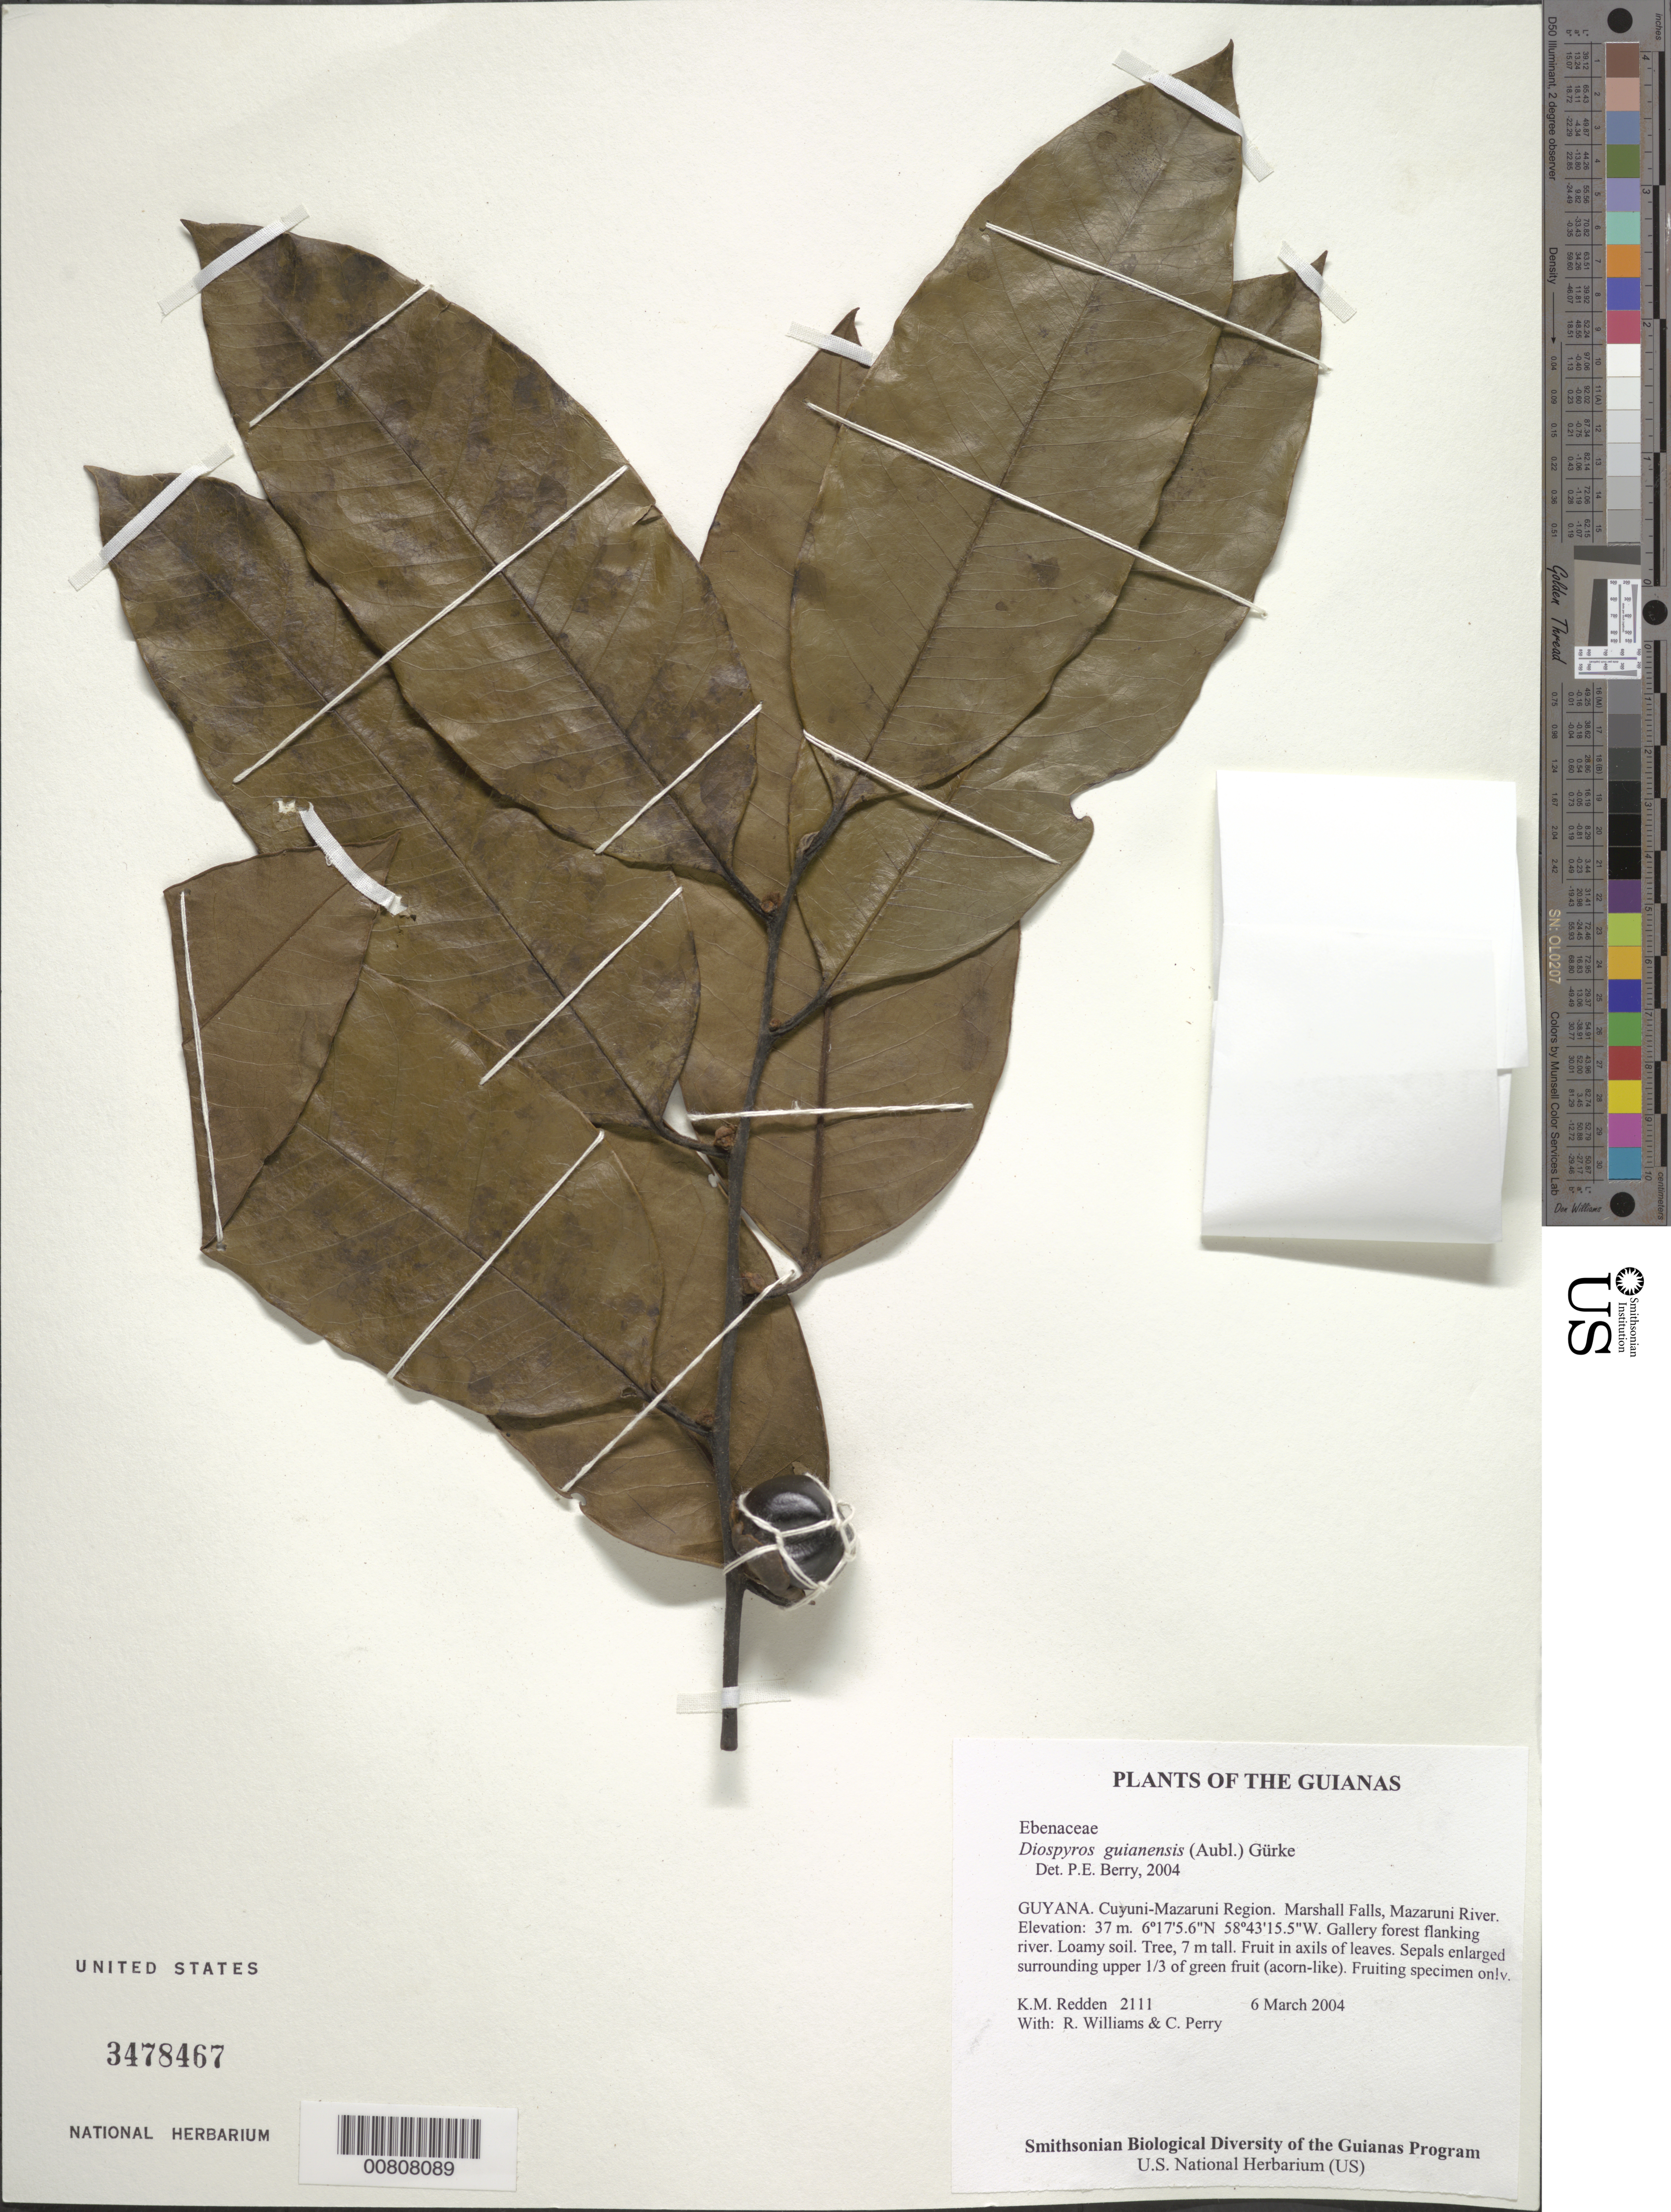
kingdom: Plantae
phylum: Tracheophyta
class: Magnoliopsida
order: Ericales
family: Ebenaceae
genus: Diospyros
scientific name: Diospyros guianensis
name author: (Aubl.) Gürke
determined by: Berry, P. E., (WIS), University of Wisconsin - Madison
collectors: K. M. Redden, R. Williams & C. Perry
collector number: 2111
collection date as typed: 6 March 2004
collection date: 2004-03-06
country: Guyana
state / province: Cuyuni-Mazaruni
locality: Marshall Falls, Mazaruni River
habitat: Gallery forest flanking river. Loamy soil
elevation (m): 37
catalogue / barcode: US 3478467